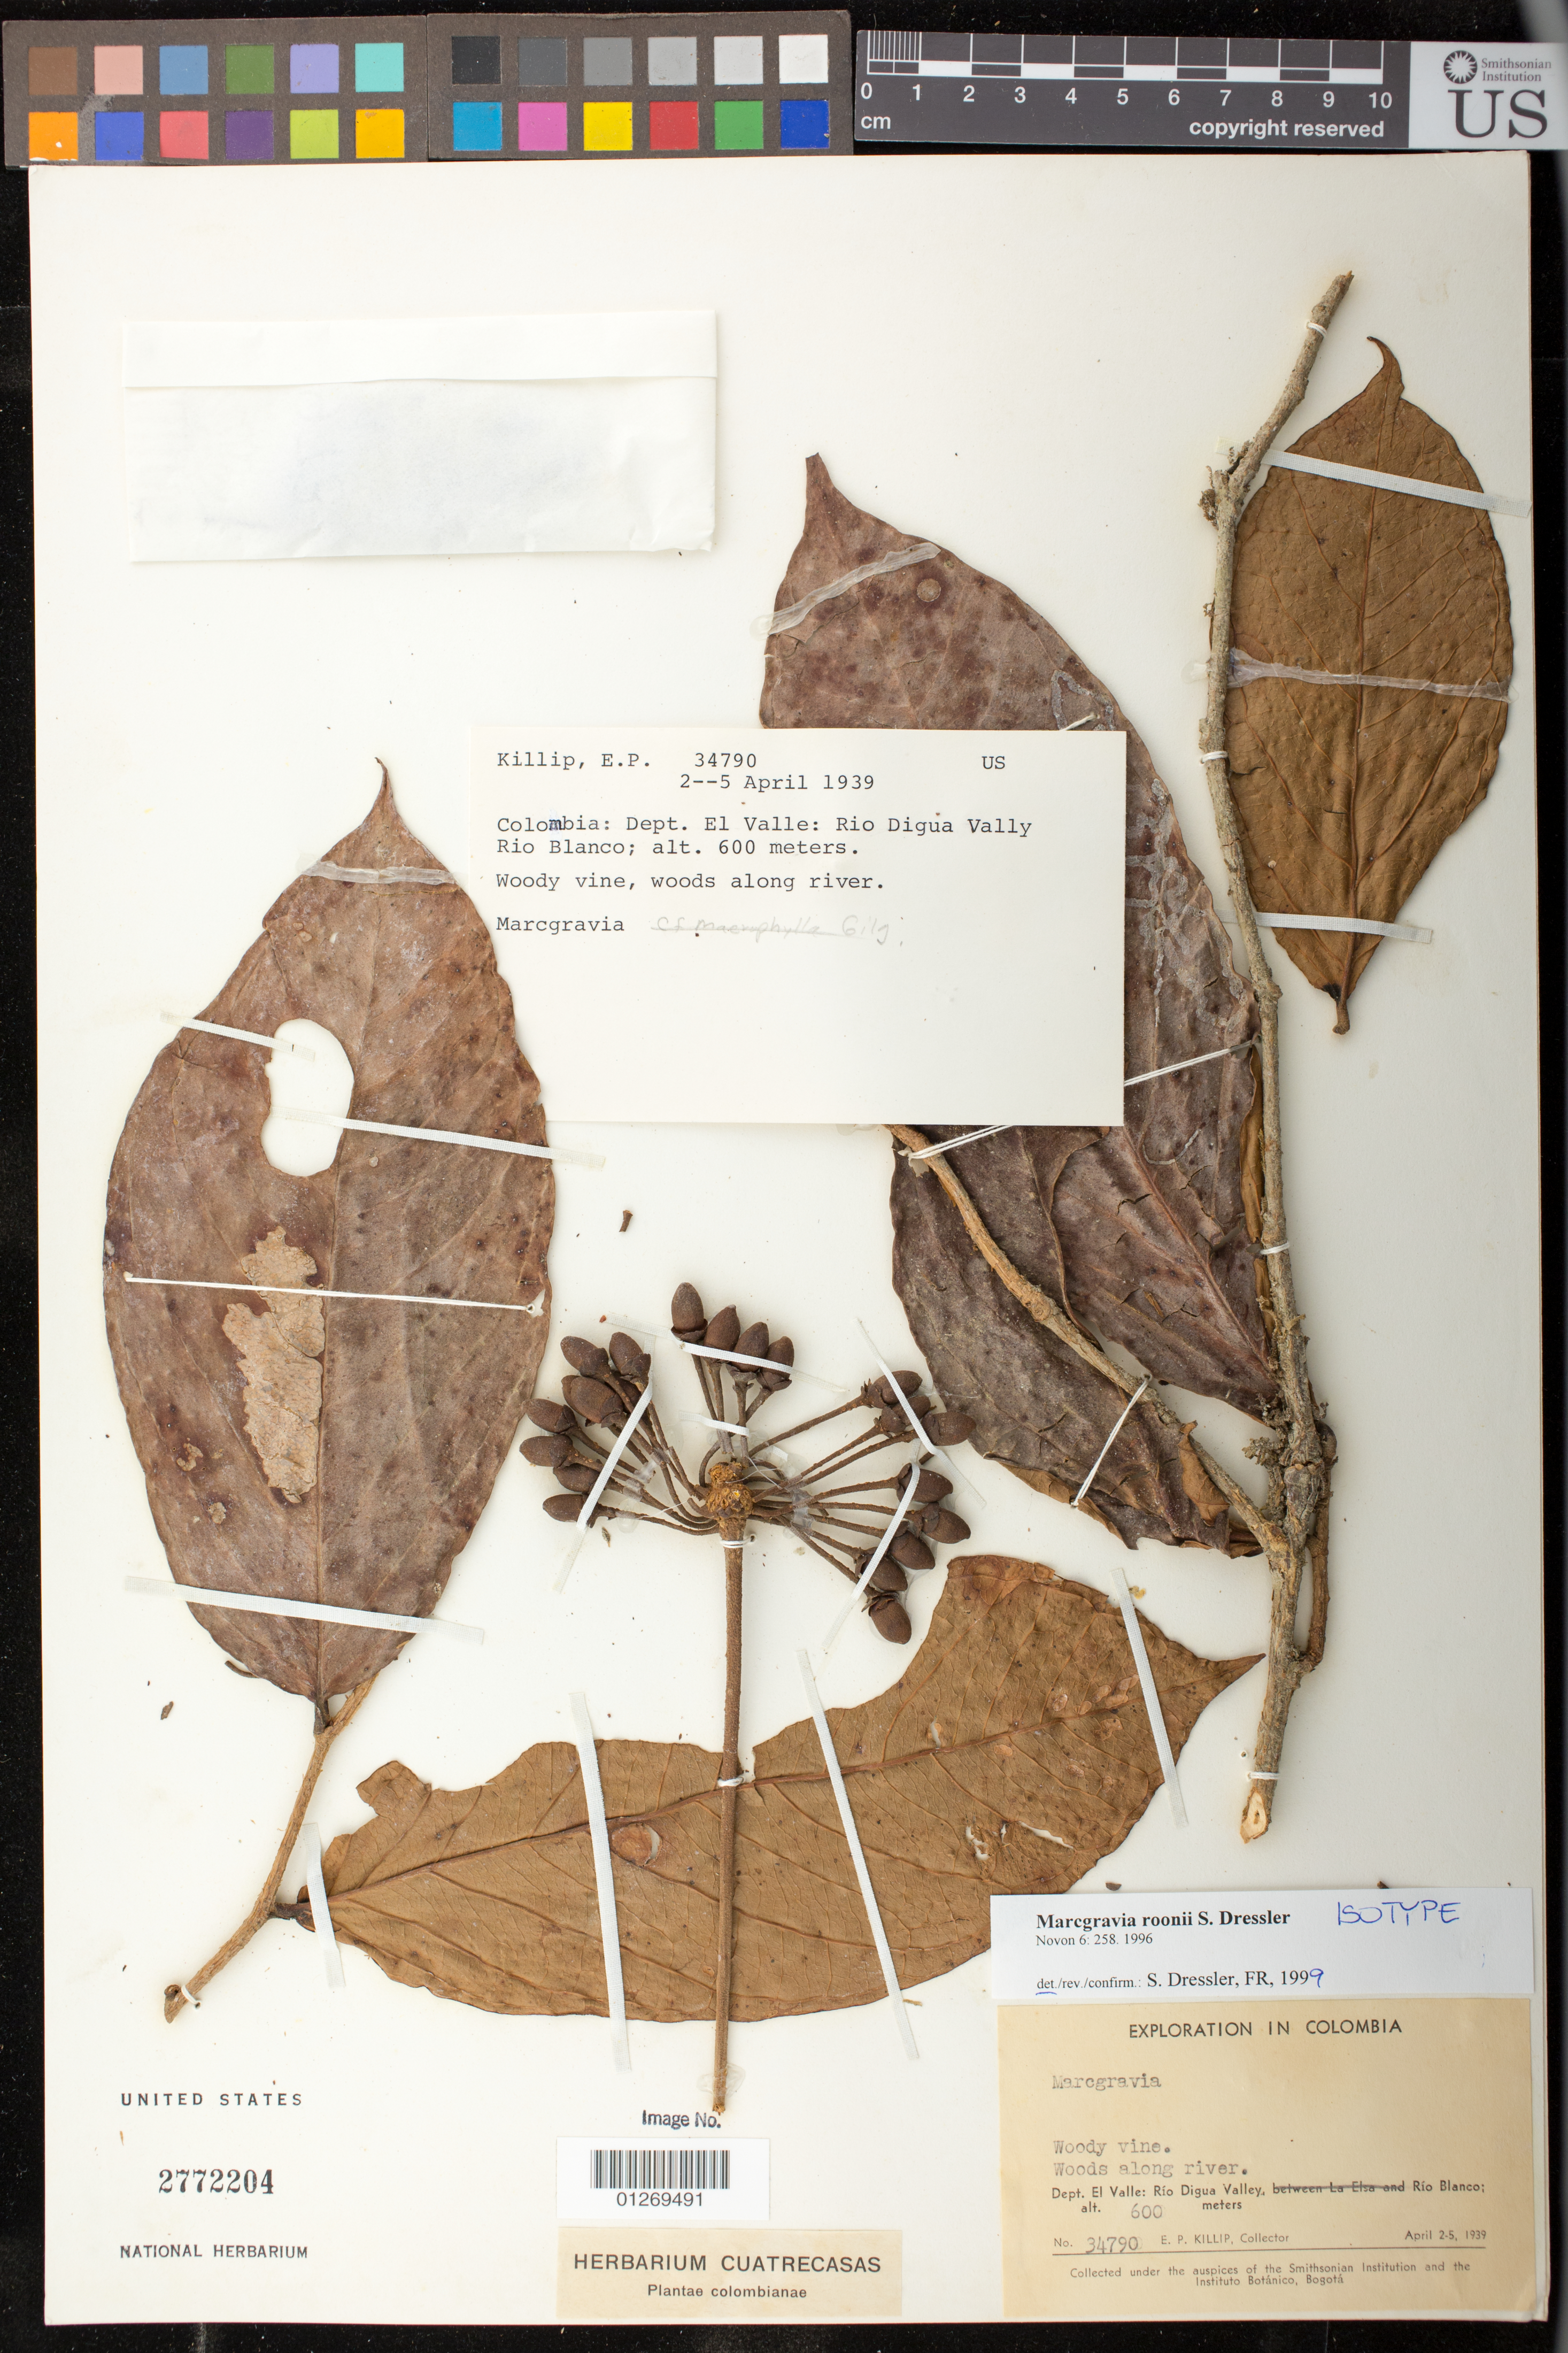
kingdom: Plantae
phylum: Tracheophyta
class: Magnoliopsida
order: Ericales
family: Marcgraviaceae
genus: Marcgravia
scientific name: Marcgravia roonii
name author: S. Dressler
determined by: Dressler, S., (FR), Forschungsinstitut Und Naturmuseum Senckenberg (GERMANY)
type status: Isotype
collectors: E. P. Killip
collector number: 34790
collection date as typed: April 2-5, 1939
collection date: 1939-04-02/1939-04-05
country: Colombia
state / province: Valle del Cauca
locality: Dept. El Valle: Rio Digua Valley, Rio Blanco.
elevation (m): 600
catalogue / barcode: US 2772204